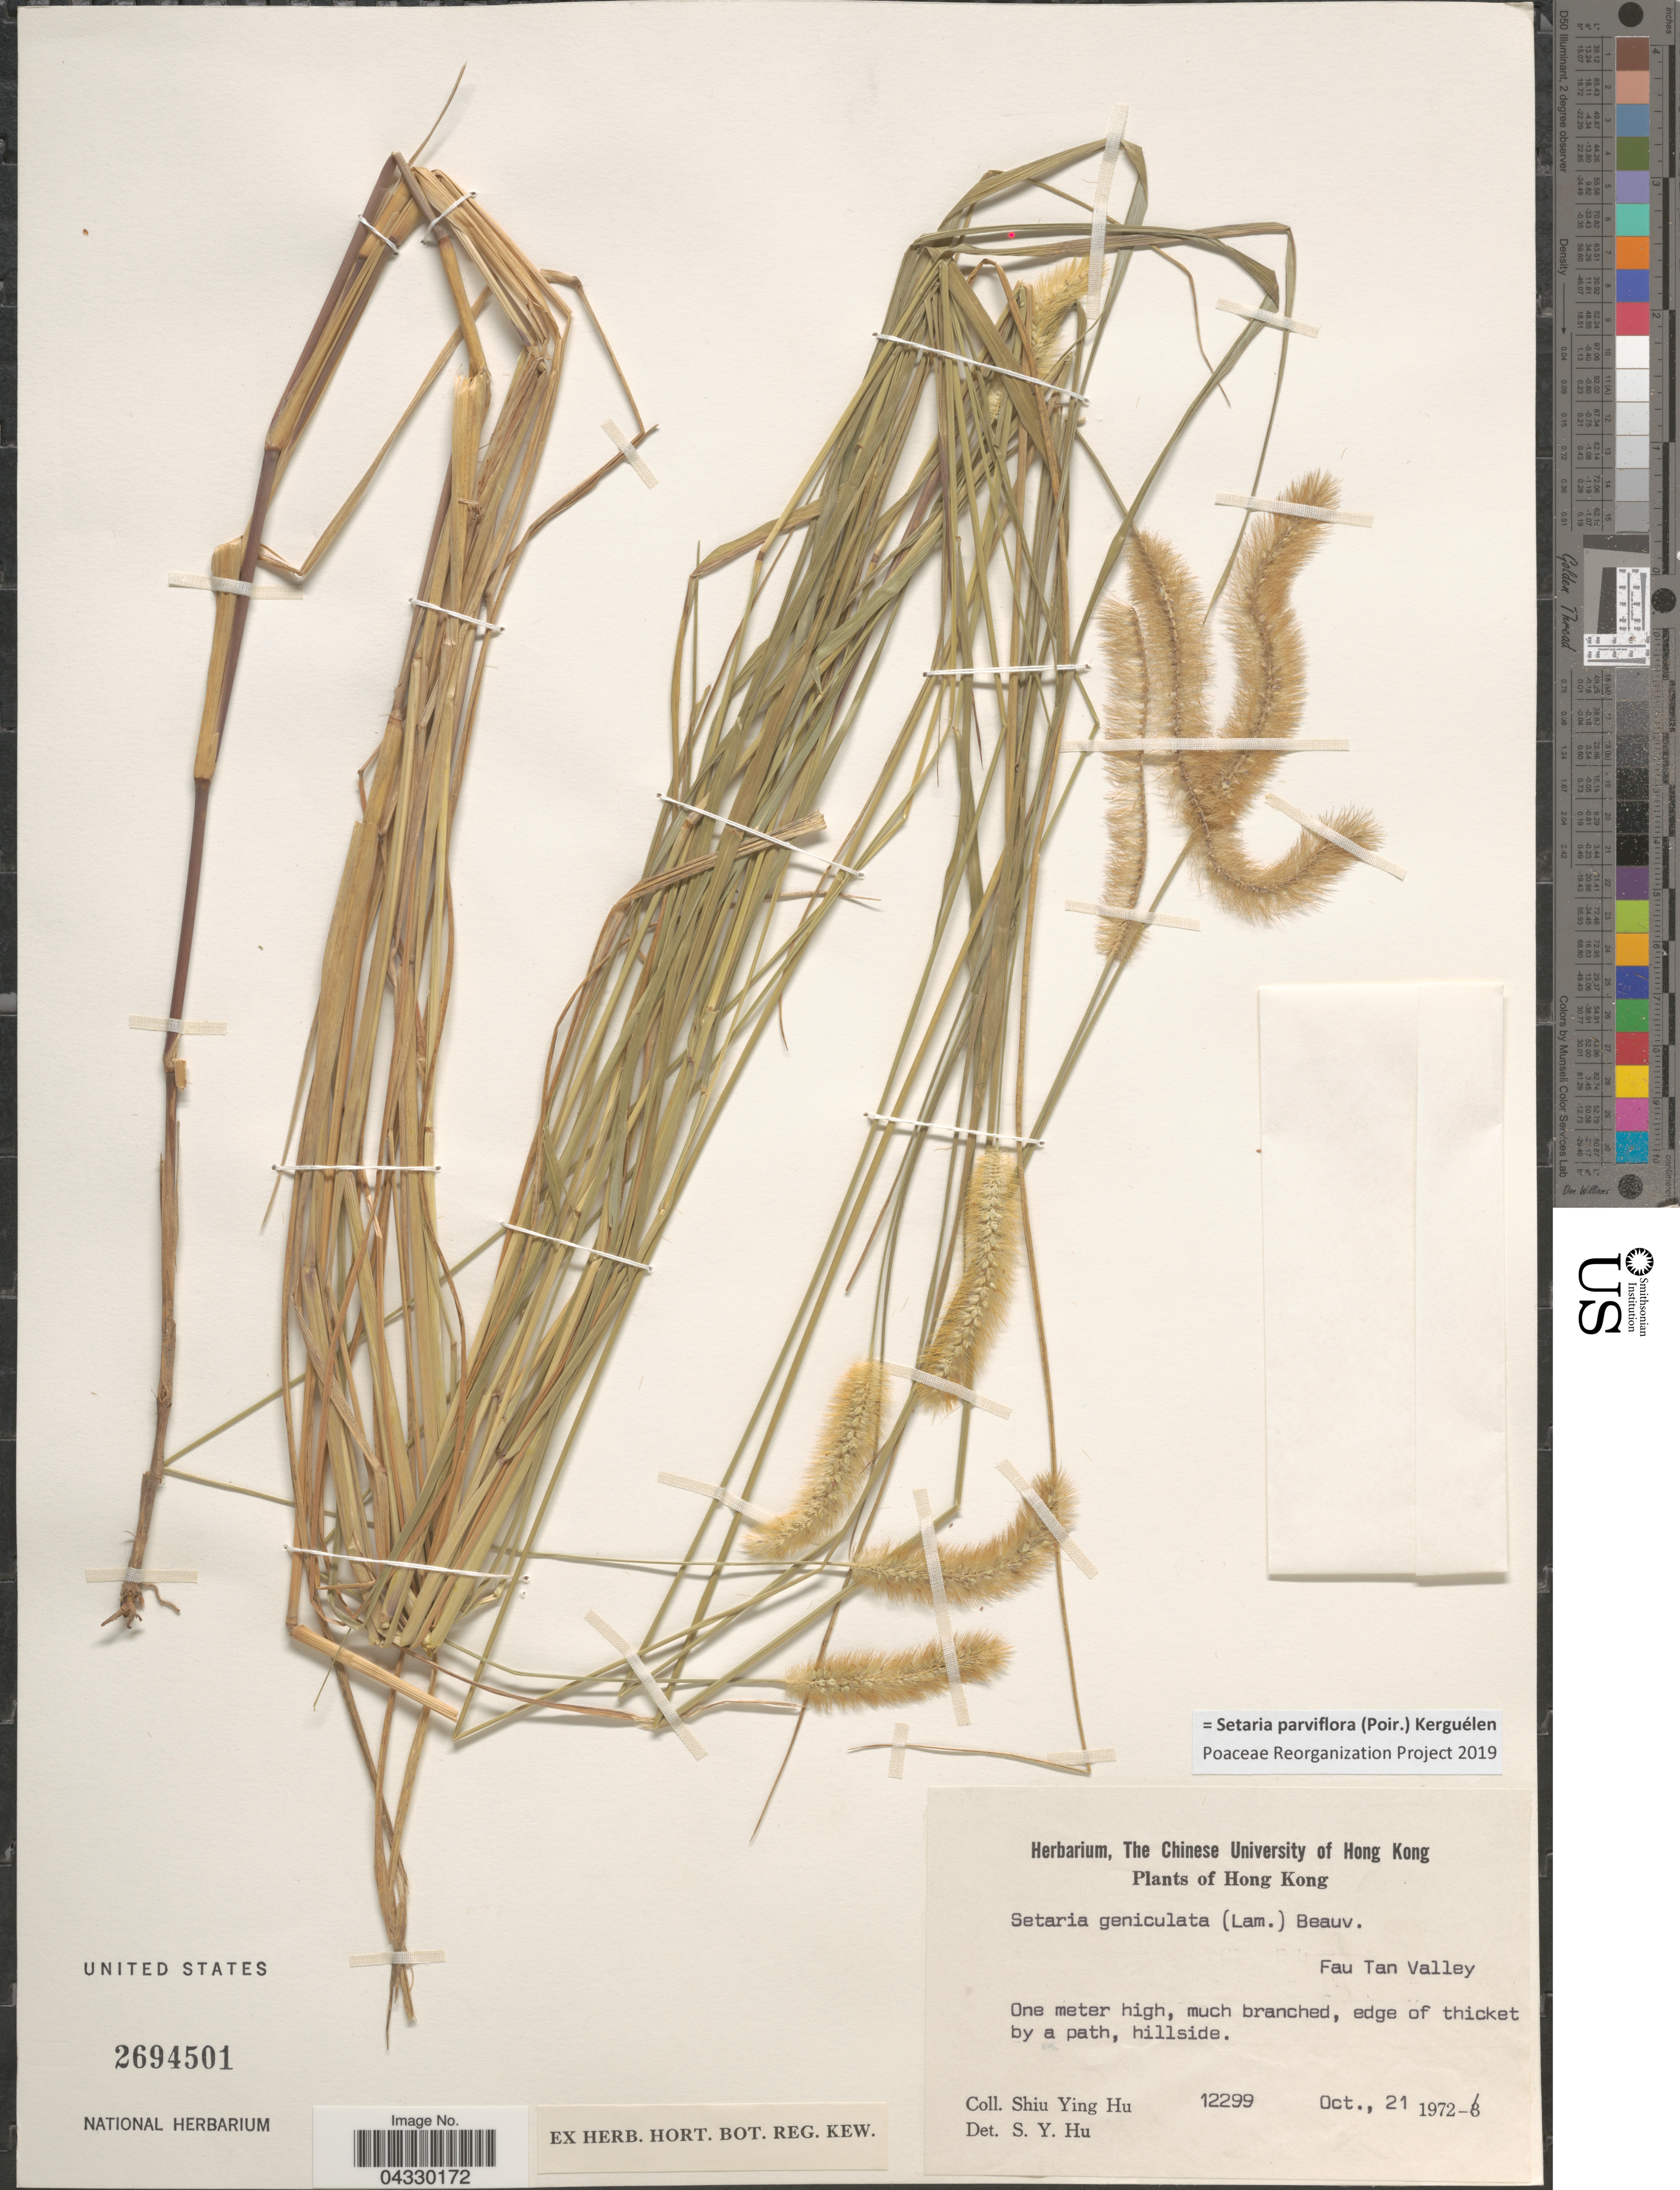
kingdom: Plantae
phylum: Tracheophyta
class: Liliopsida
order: Poales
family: Poaceae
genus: Setaria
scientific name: Setaria parviflora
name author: (Poir.) Kerguélen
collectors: S. Y. Hu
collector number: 12299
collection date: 1972-10-21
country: China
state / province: Hong Kong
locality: Fau Tan Valley.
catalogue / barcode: US 2694501